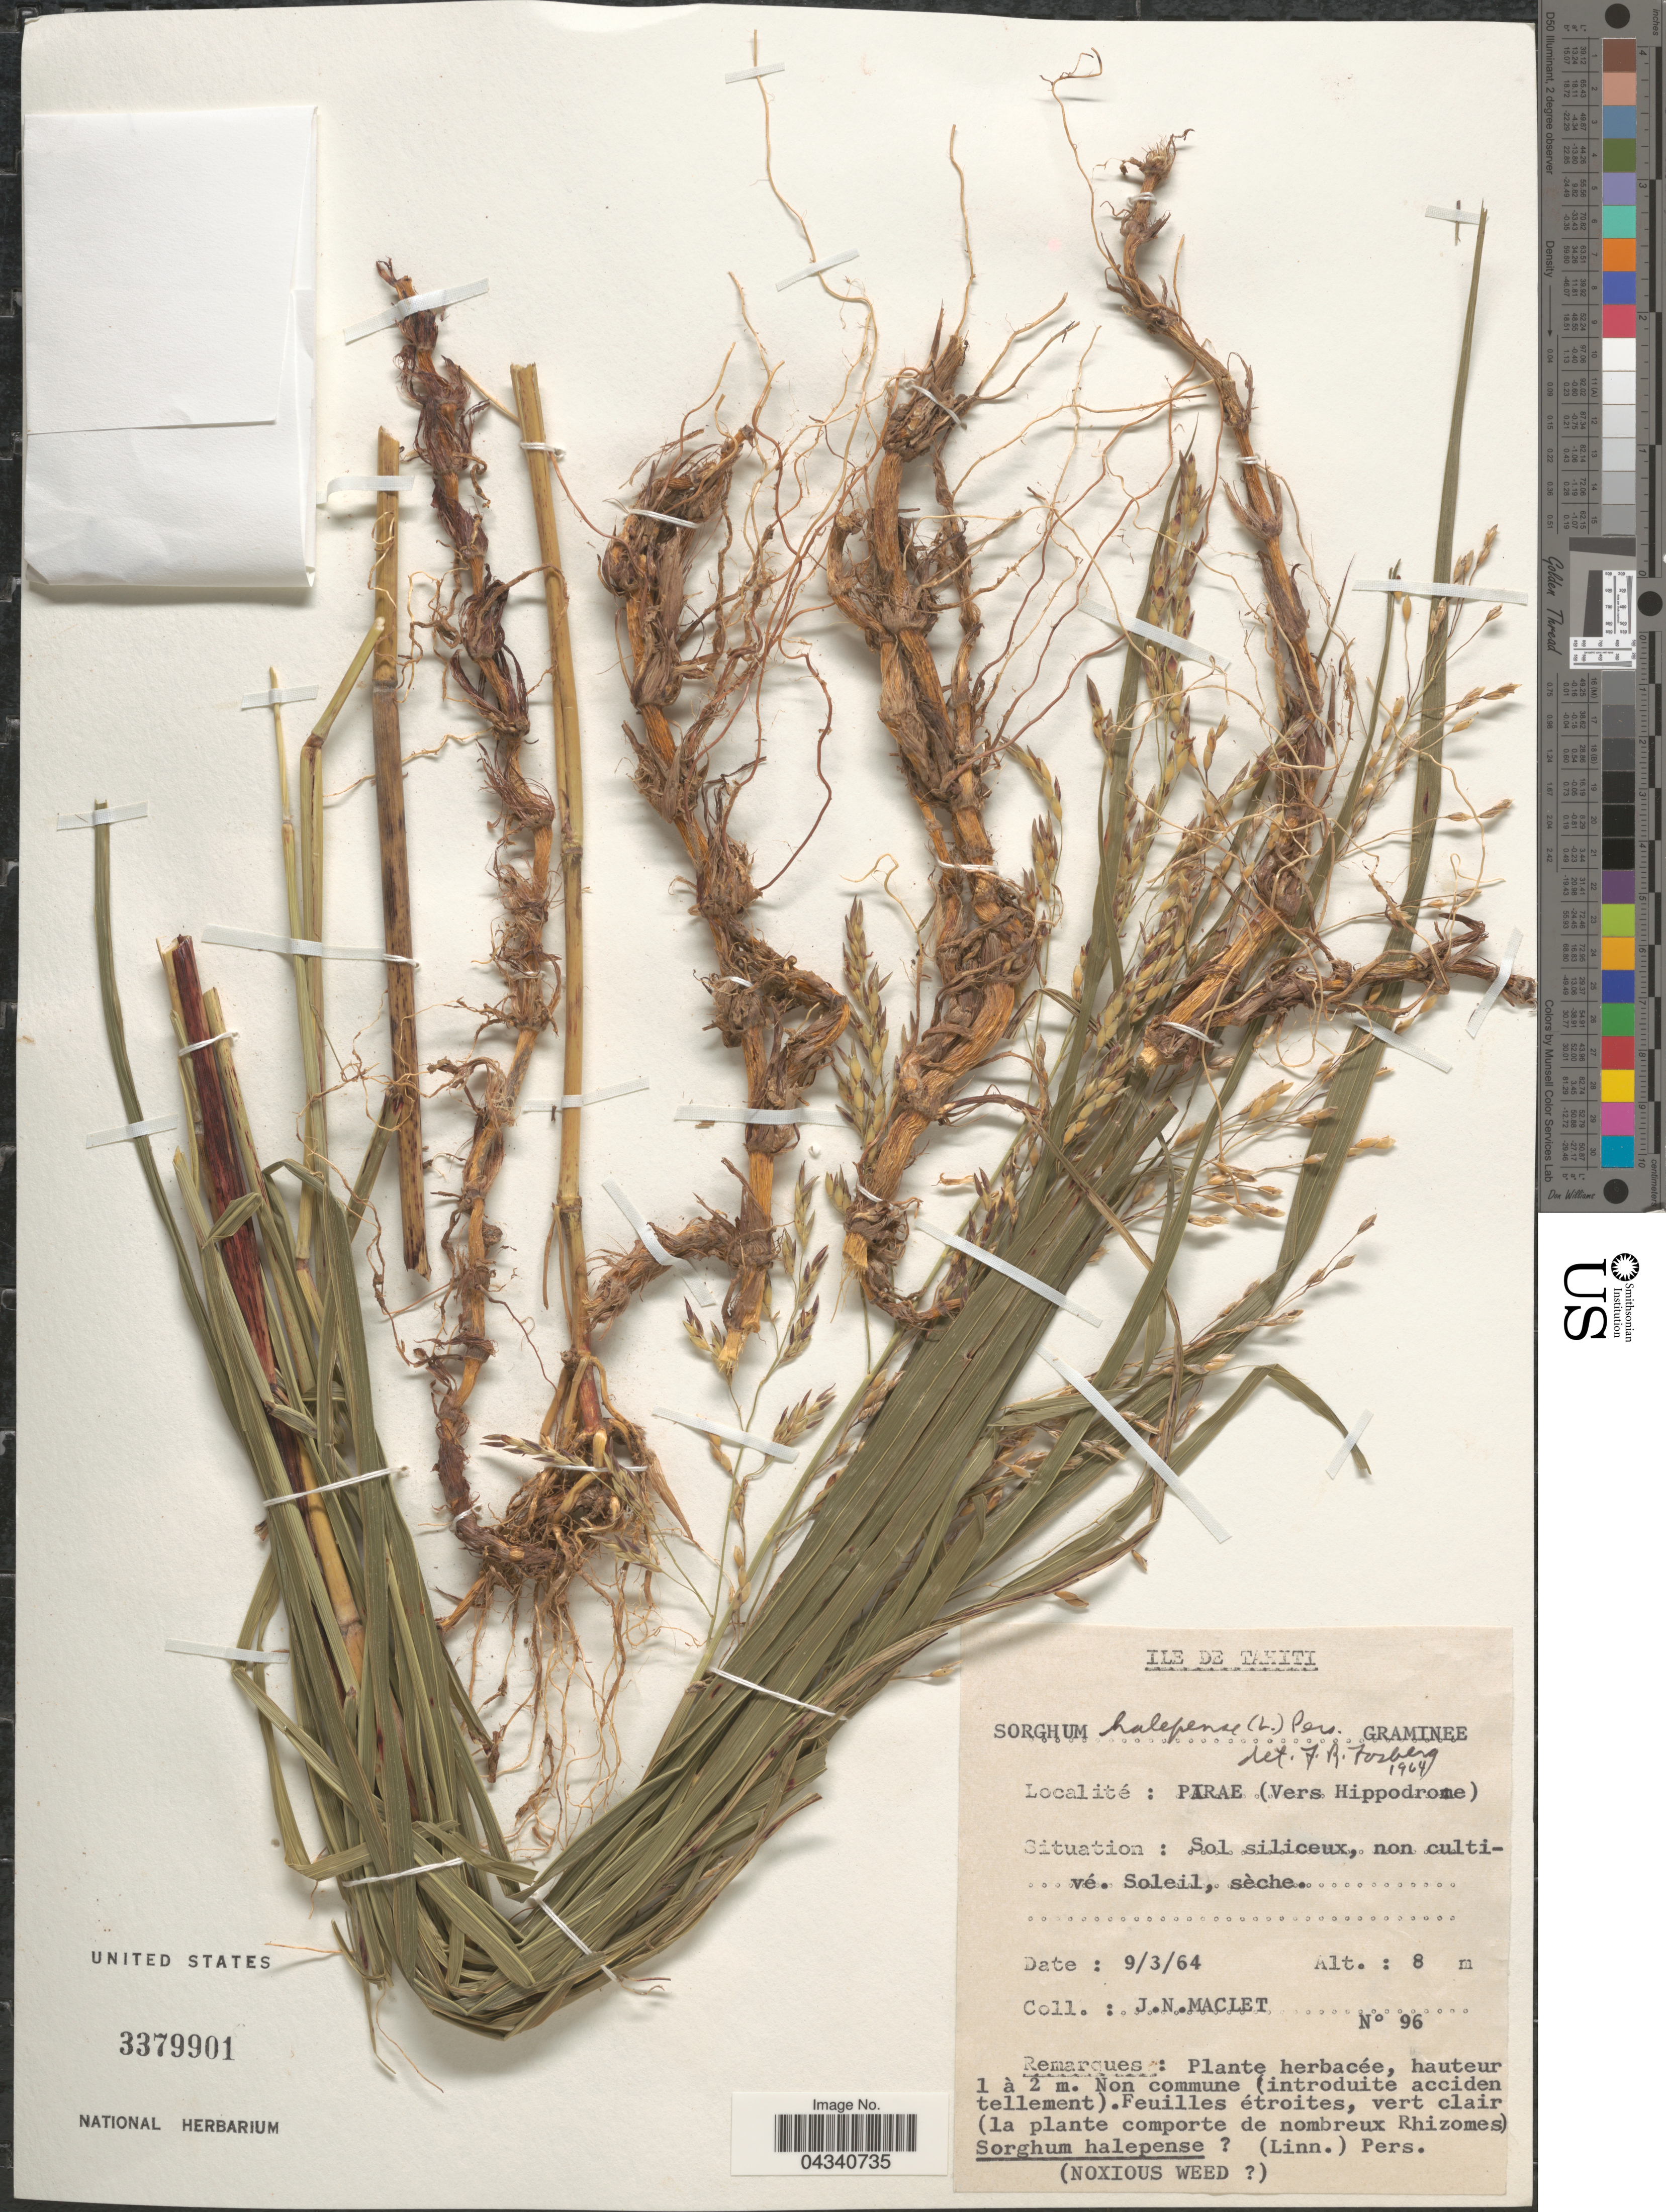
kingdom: Plantae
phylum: Tracheophyta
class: Liliopsida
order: Poales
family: Poaceae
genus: Sorghum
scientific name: Sorghum halepense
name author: (L.) Pers.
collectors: J. Maclet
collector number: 96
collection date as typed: Transcribed d/m/y: 9/3/64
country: French Polynesia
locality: Tahiti. Pirae (Vers Hippodrome).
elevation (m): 8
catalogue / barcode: US 3379901